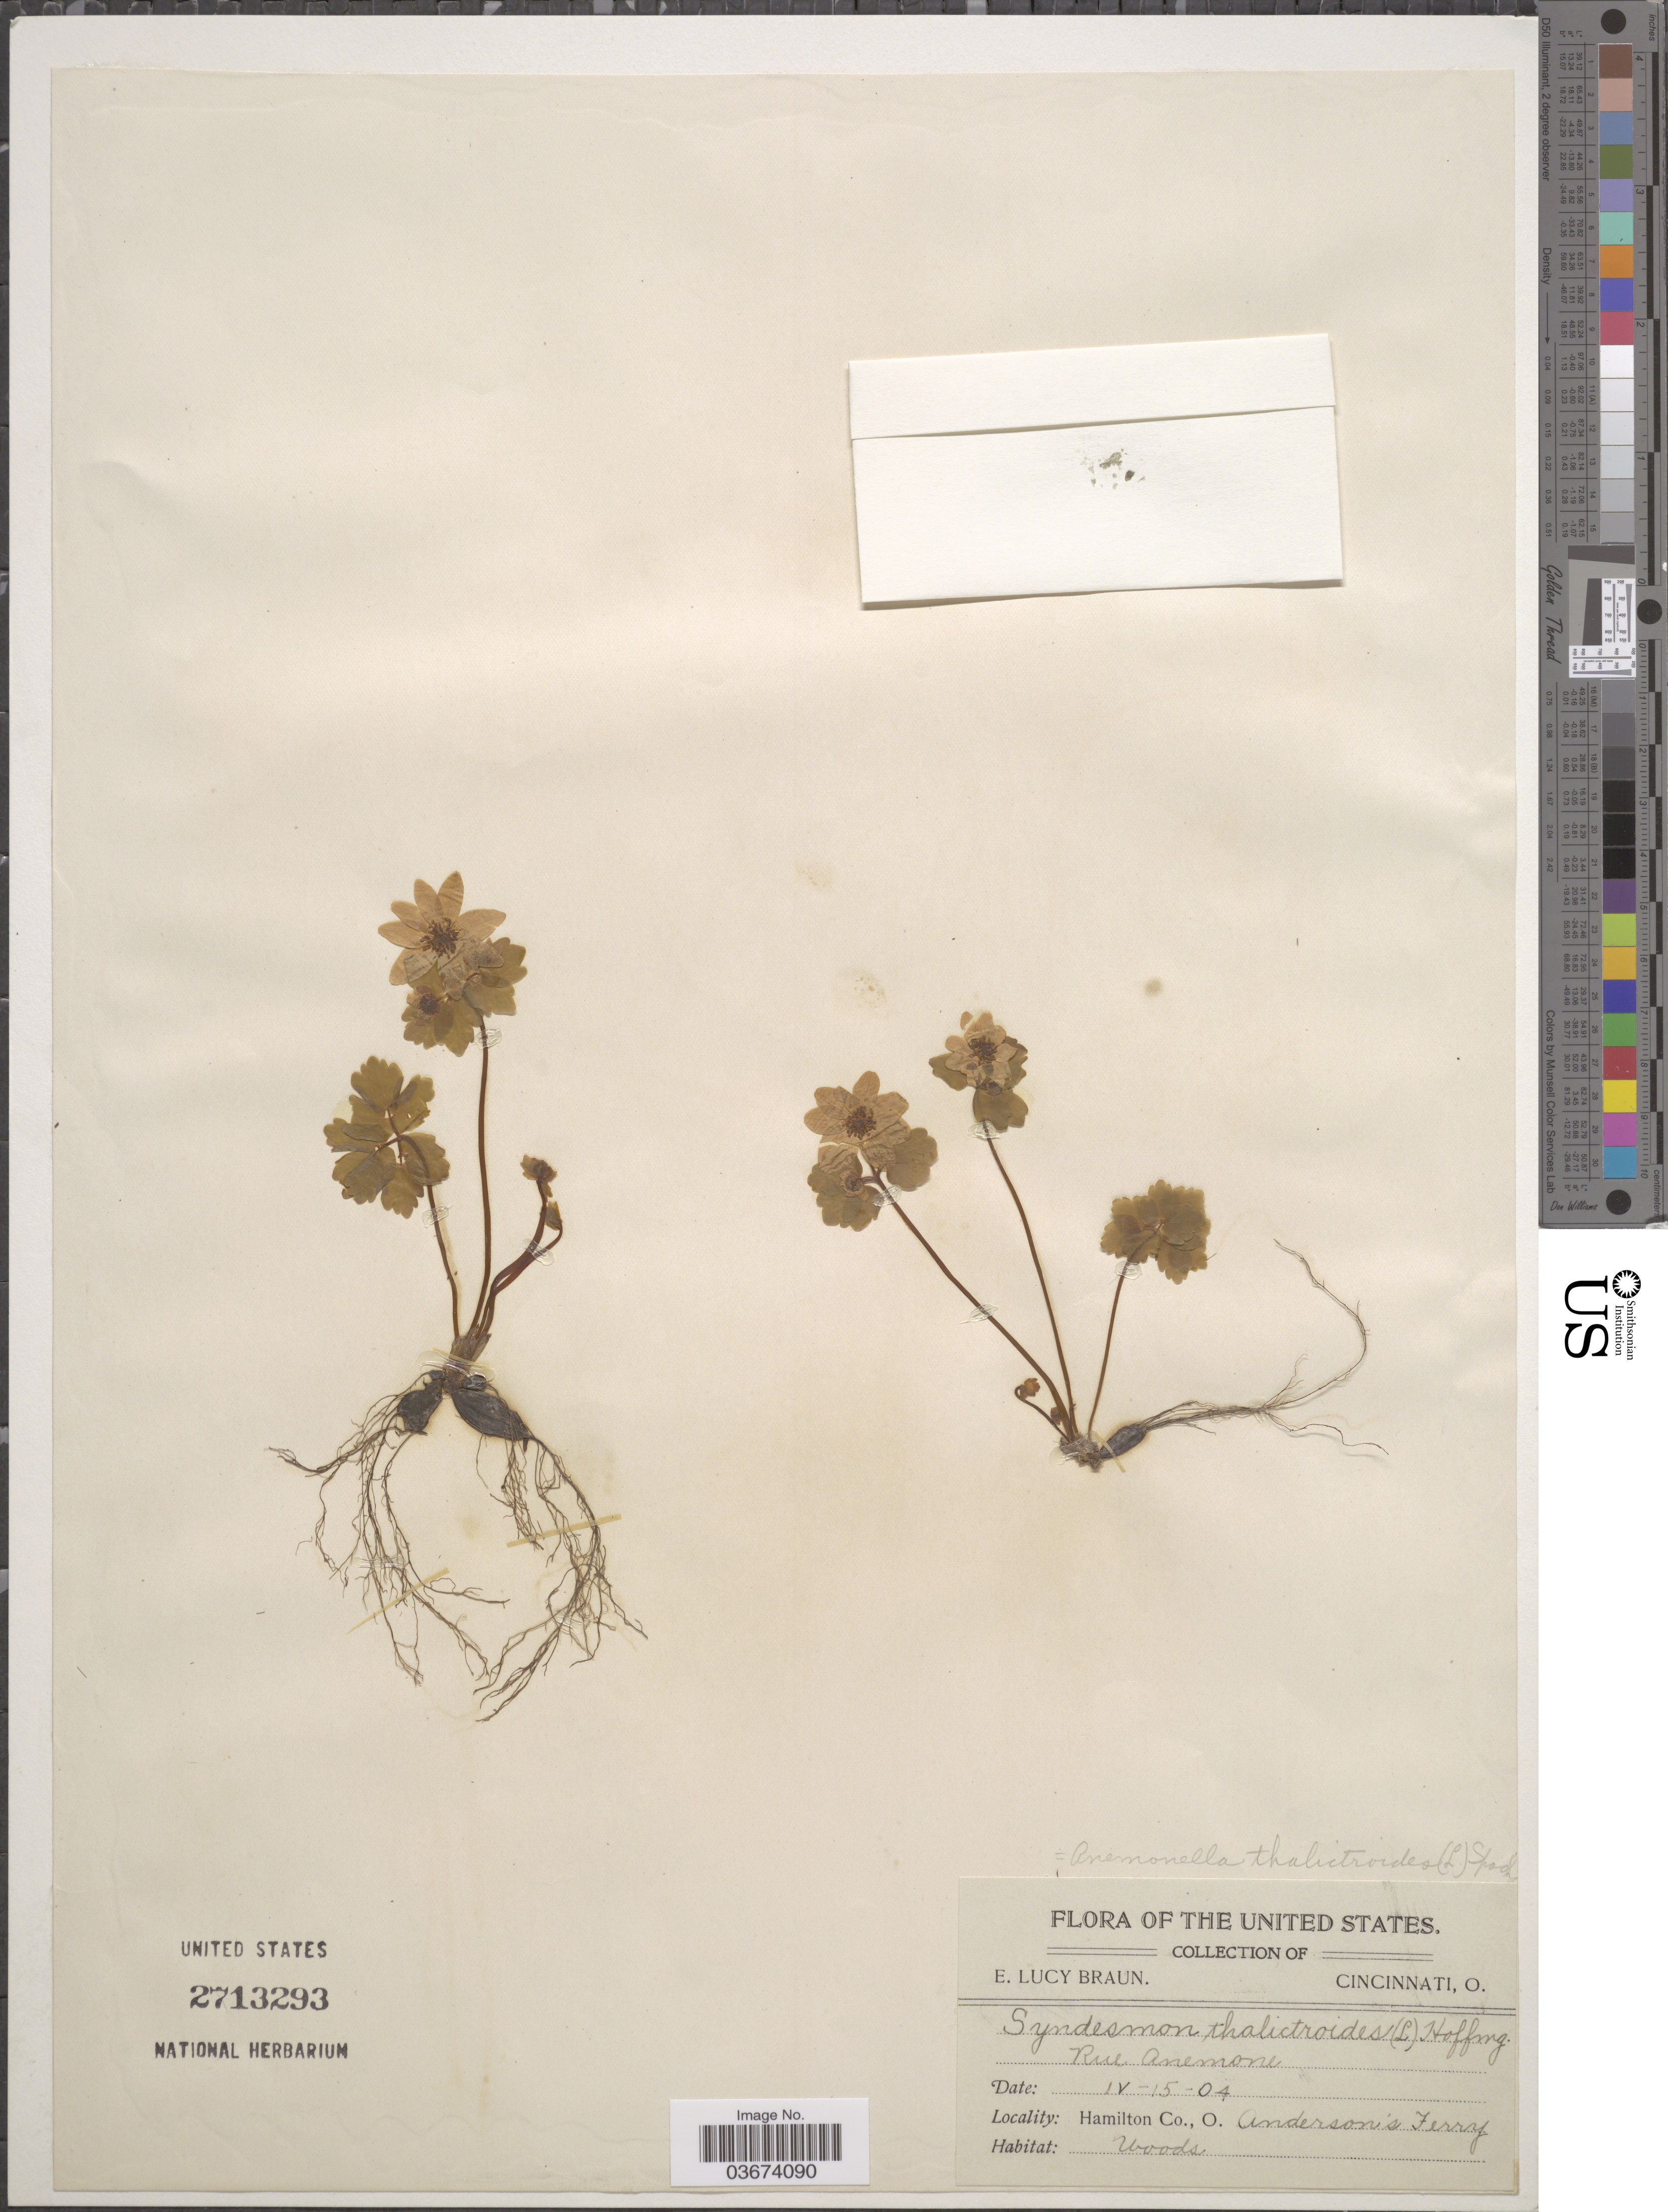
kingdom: Plantae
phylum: Tracheophyta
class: Magnoliopsida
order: Ranunculales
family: Ranunculaceae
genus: Thalictrum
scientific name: Thalictrum thalictroides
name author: (L.) A.J. Eames & B. Boivin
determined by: Strong, M. T., (US), Smithsonian Institution - National Museum of Natural History (UNITED STATES)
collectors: E. L. Braun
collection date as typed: Transcribed d/m/y: 15/4/4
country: United States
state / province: Ohio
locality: Hamilton Co. Anderson's Ferry.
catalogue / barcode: US 2713293